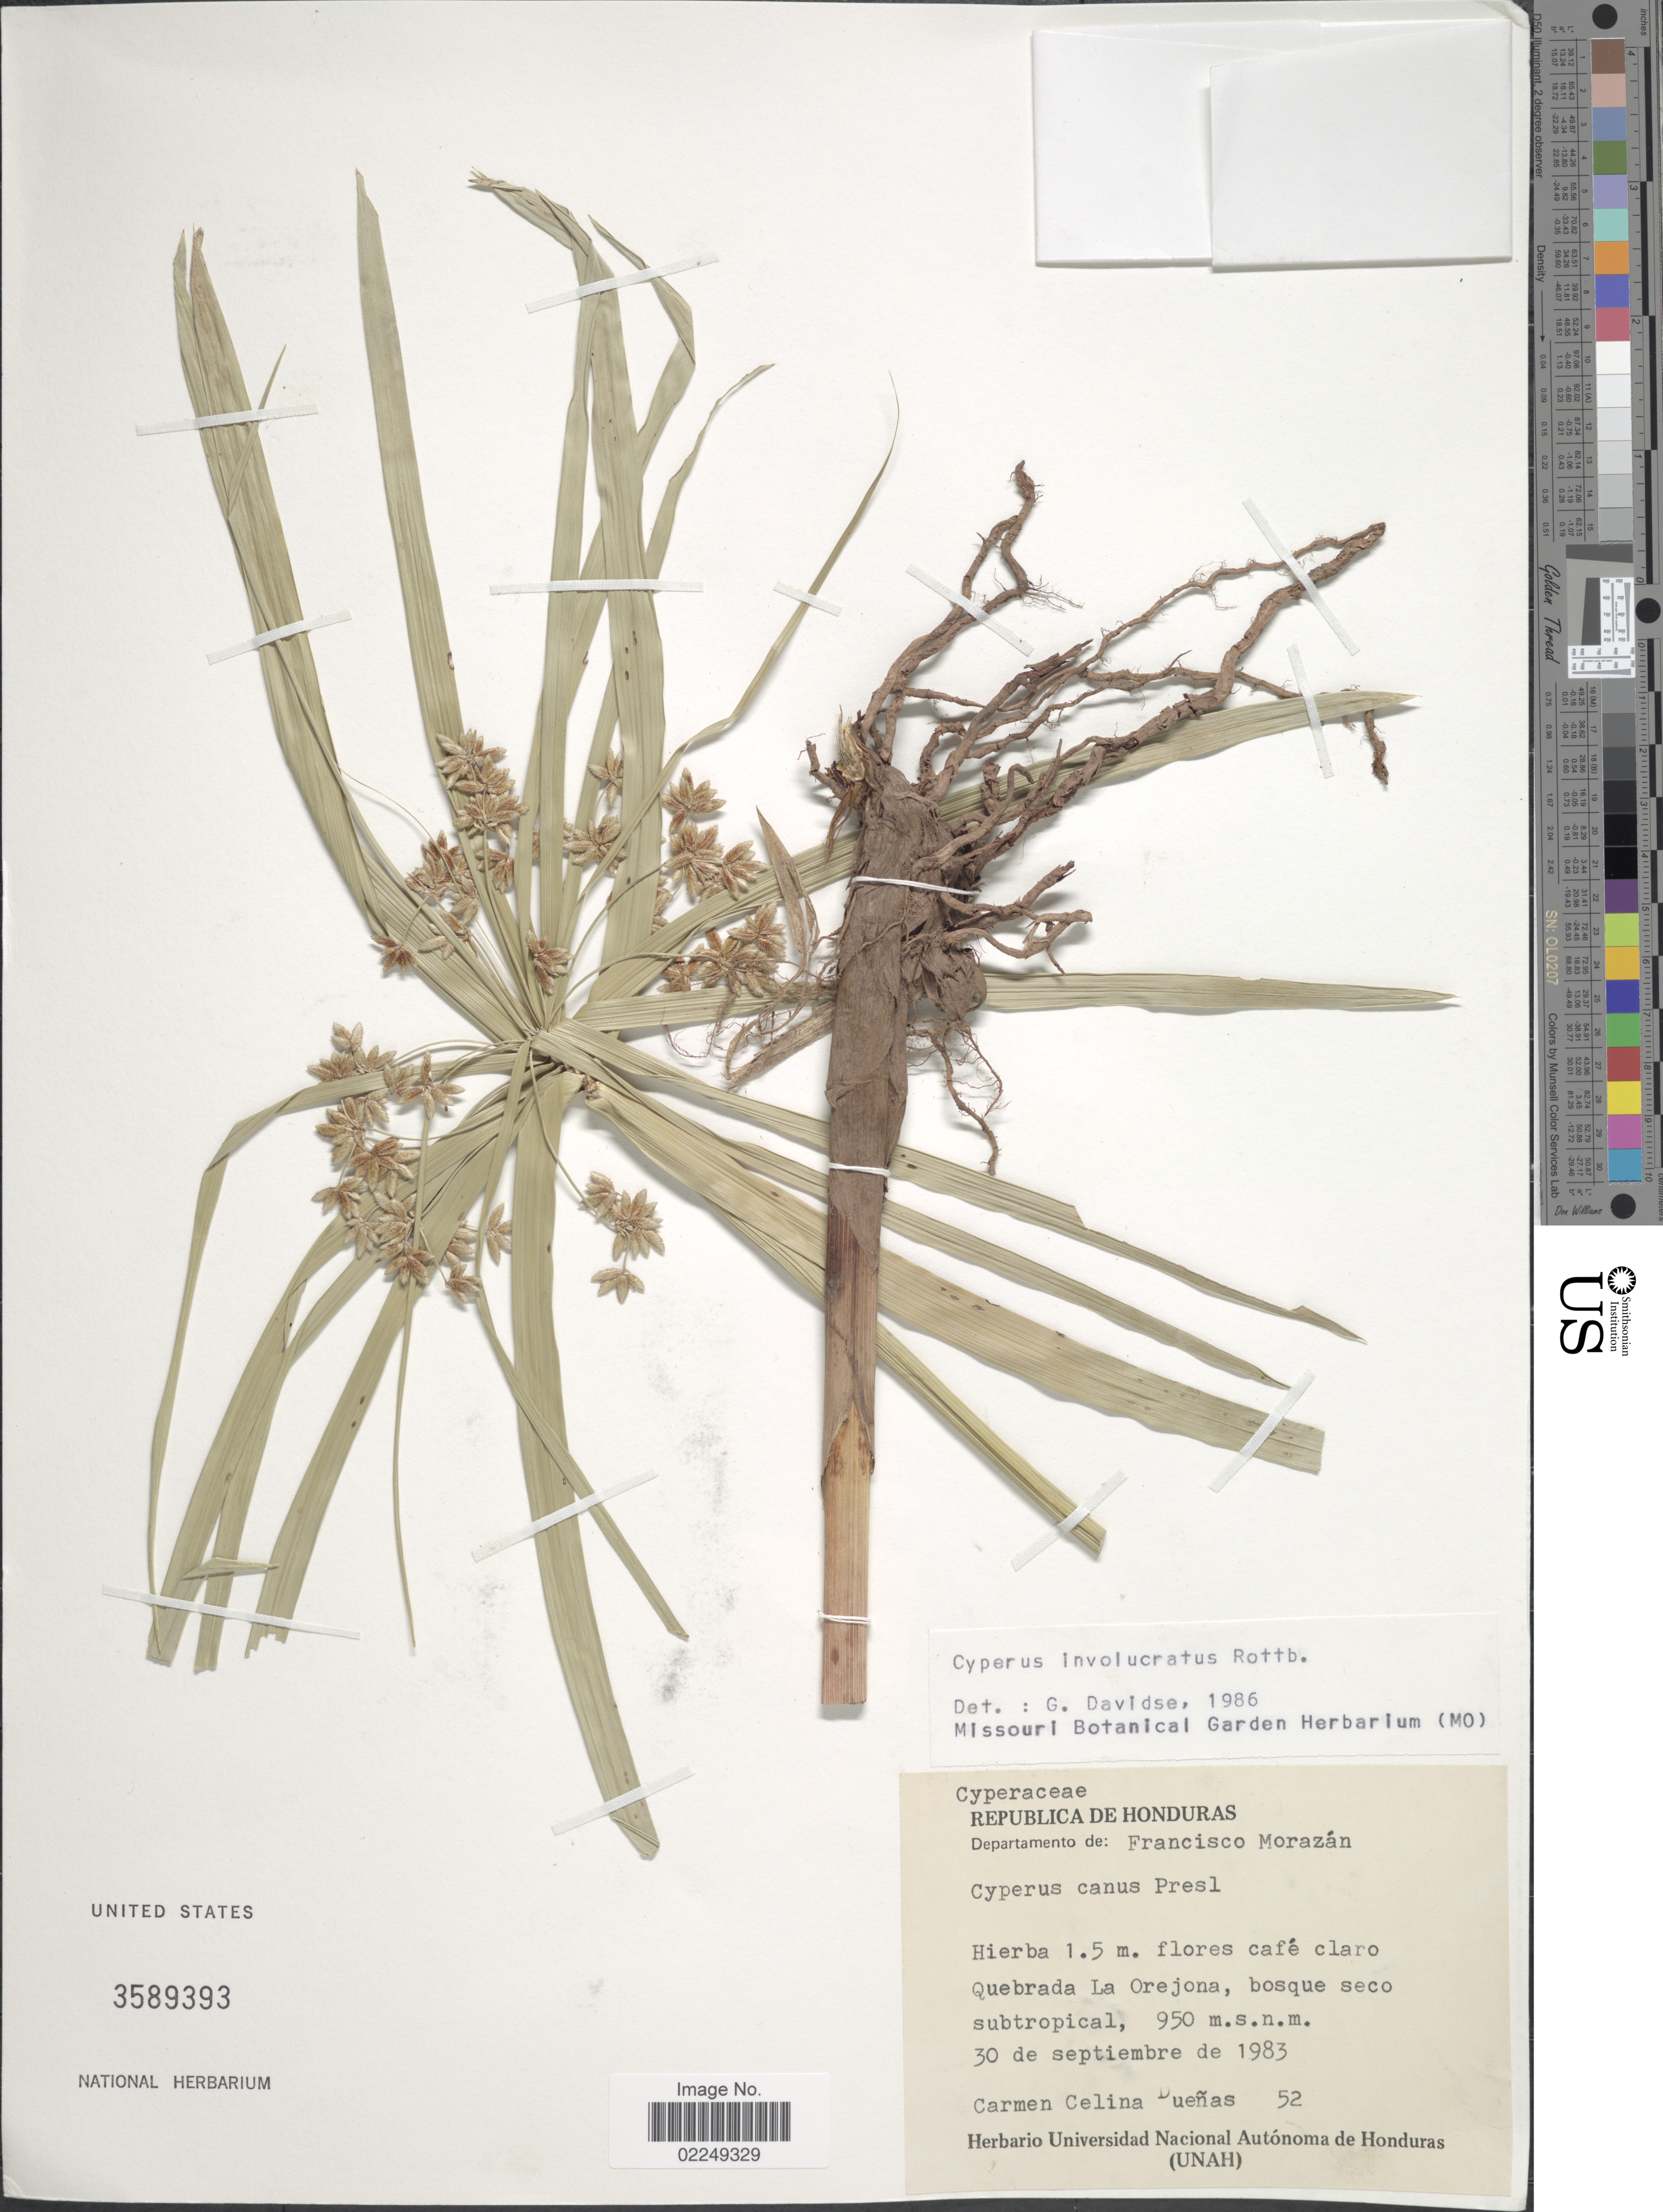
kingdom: Plantae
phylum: Tracheophyta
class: Liliopsida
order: Poales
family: Cyperaceae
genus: Cyperus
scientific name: Cyperus involucratus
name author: Rottb.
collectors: C. Dueñas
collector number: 52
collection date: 1983-09-30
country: Honduras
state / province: Fco. Morazán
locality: Departamento de: Francisco Morazan, Quebrada La Orejona, bosque seco subtropical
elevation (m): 950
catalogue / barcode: US 3589393